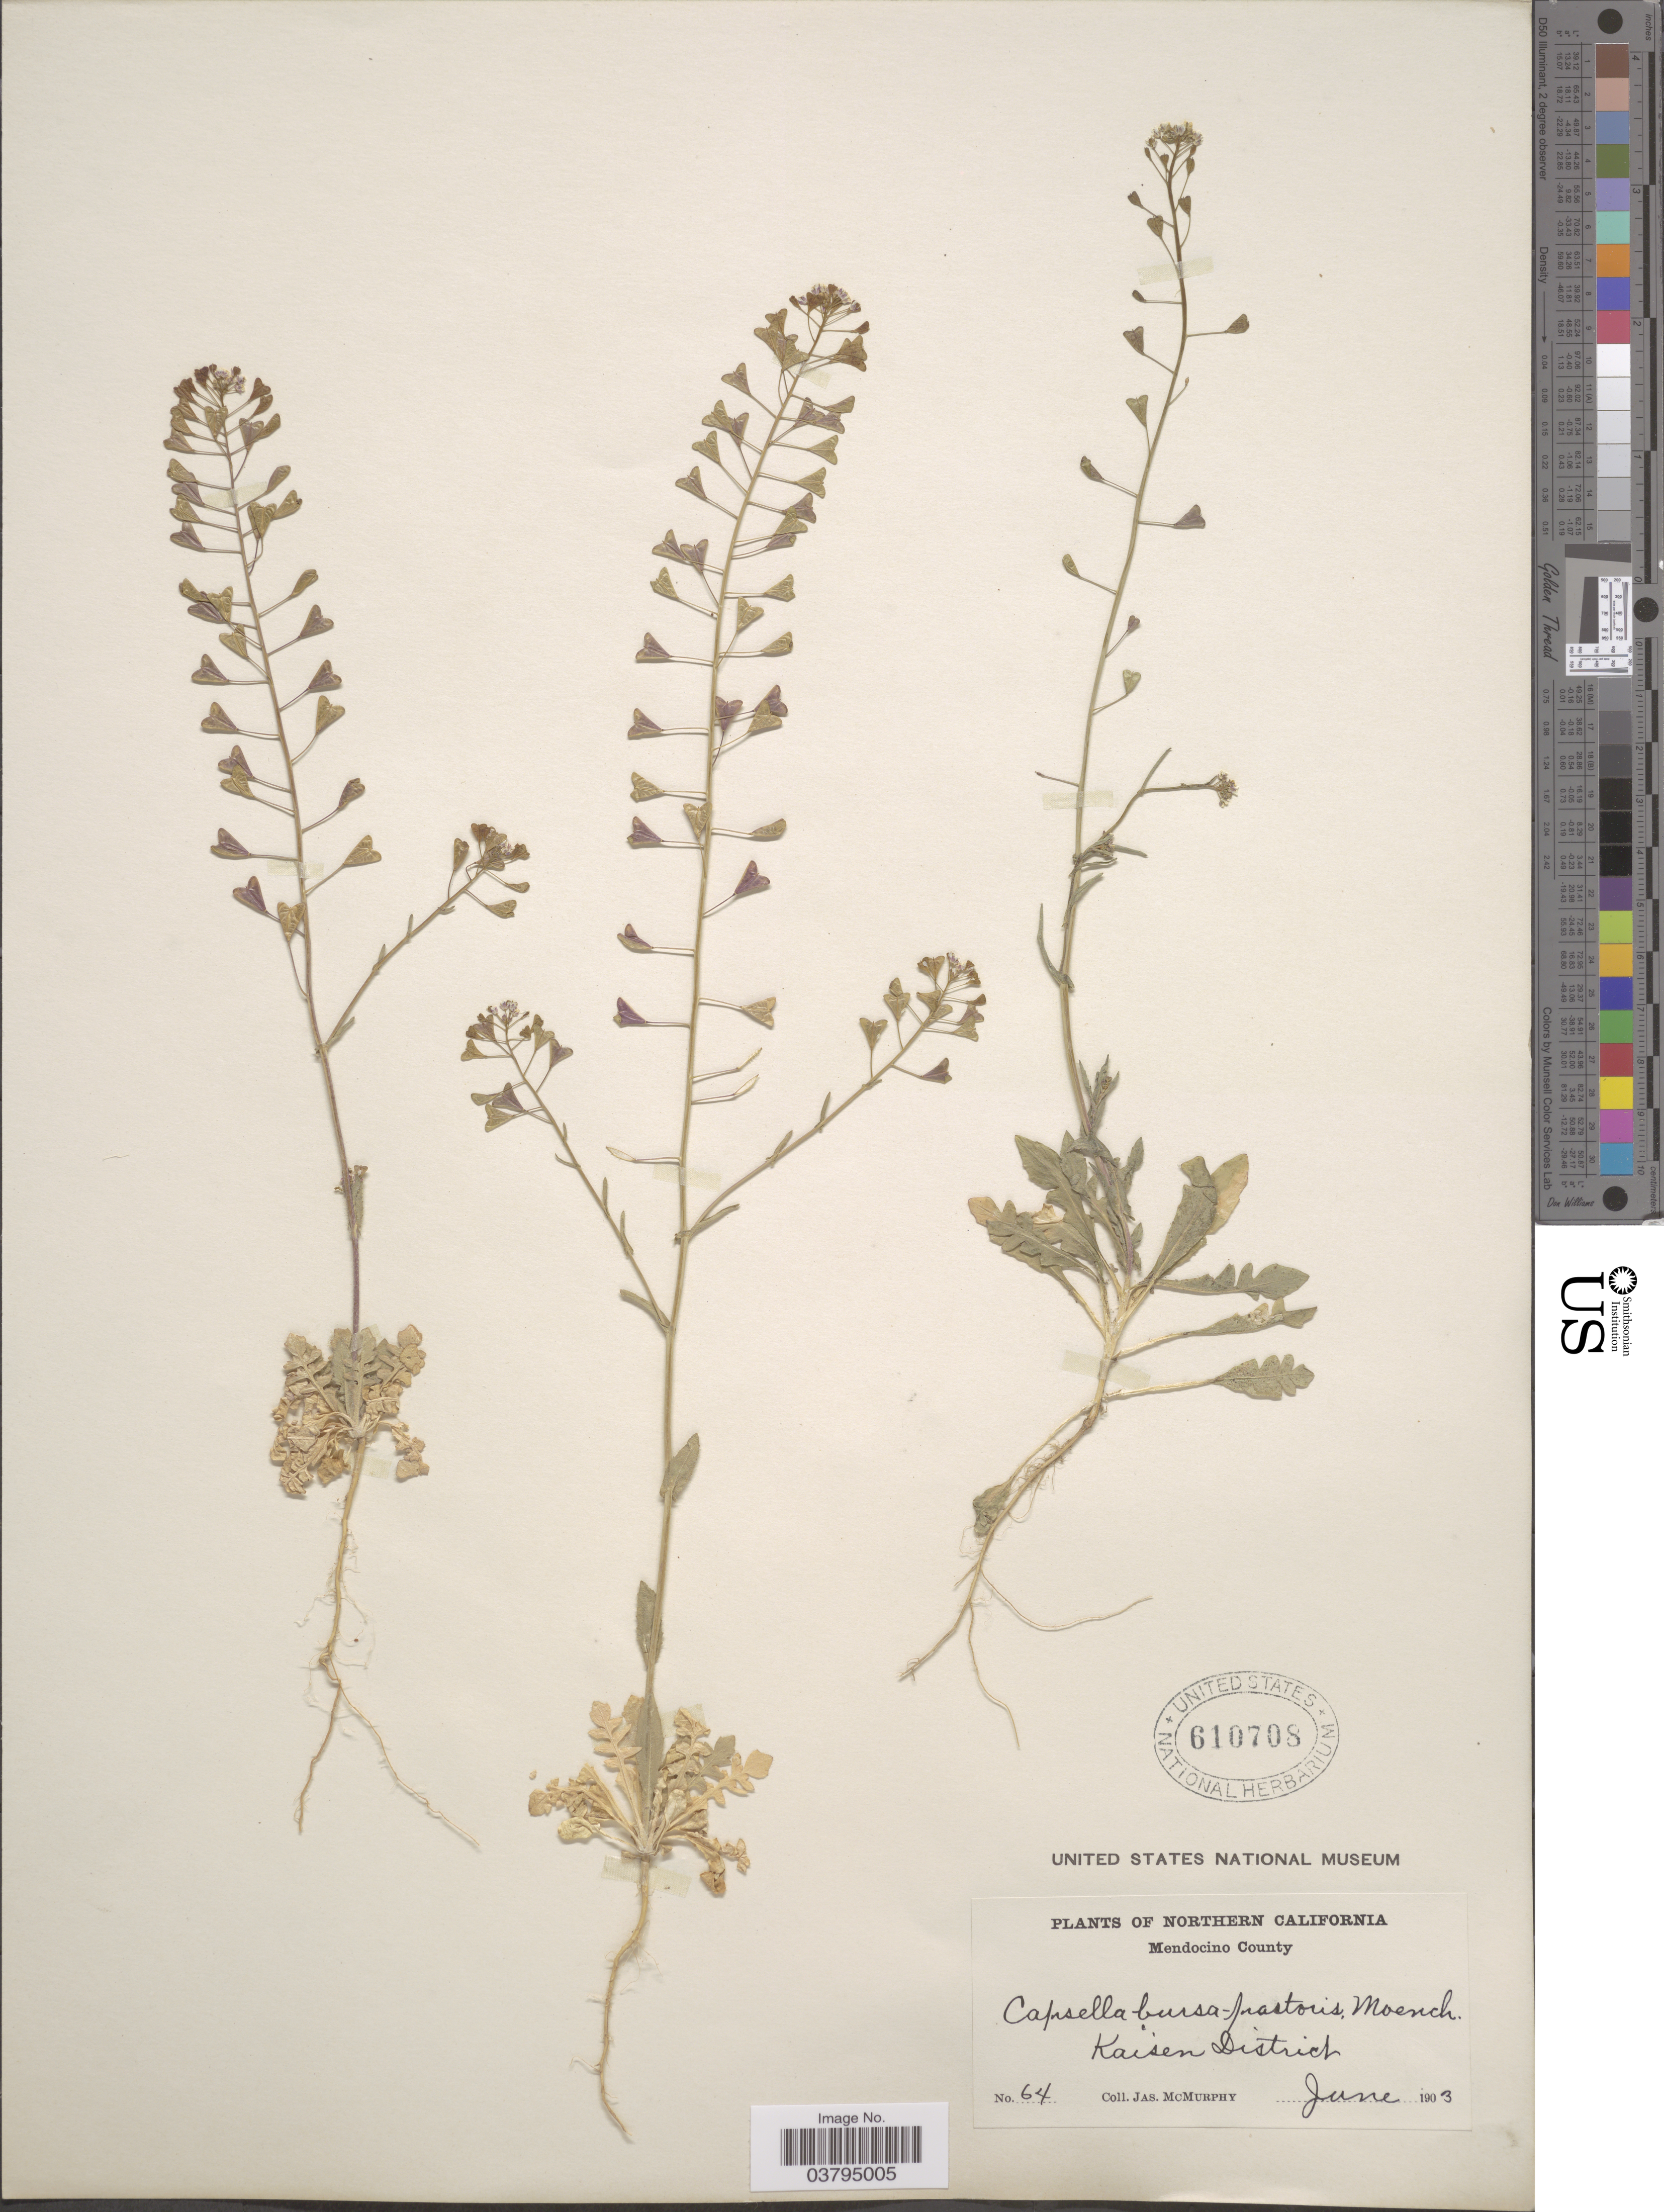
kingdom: Plantae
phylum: Tracheophyta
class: Magnoliopsida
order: Brassicales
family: Brassicaceae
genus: Capsella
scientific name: Capsella bursa-pastoris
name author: (L.) Medik.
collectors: J. McMurphy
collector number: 64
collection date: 1903-06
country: United States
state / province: California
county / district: Mendocino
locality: Northern California. Mendocino County. Kaisen District.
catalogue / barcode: US 610708